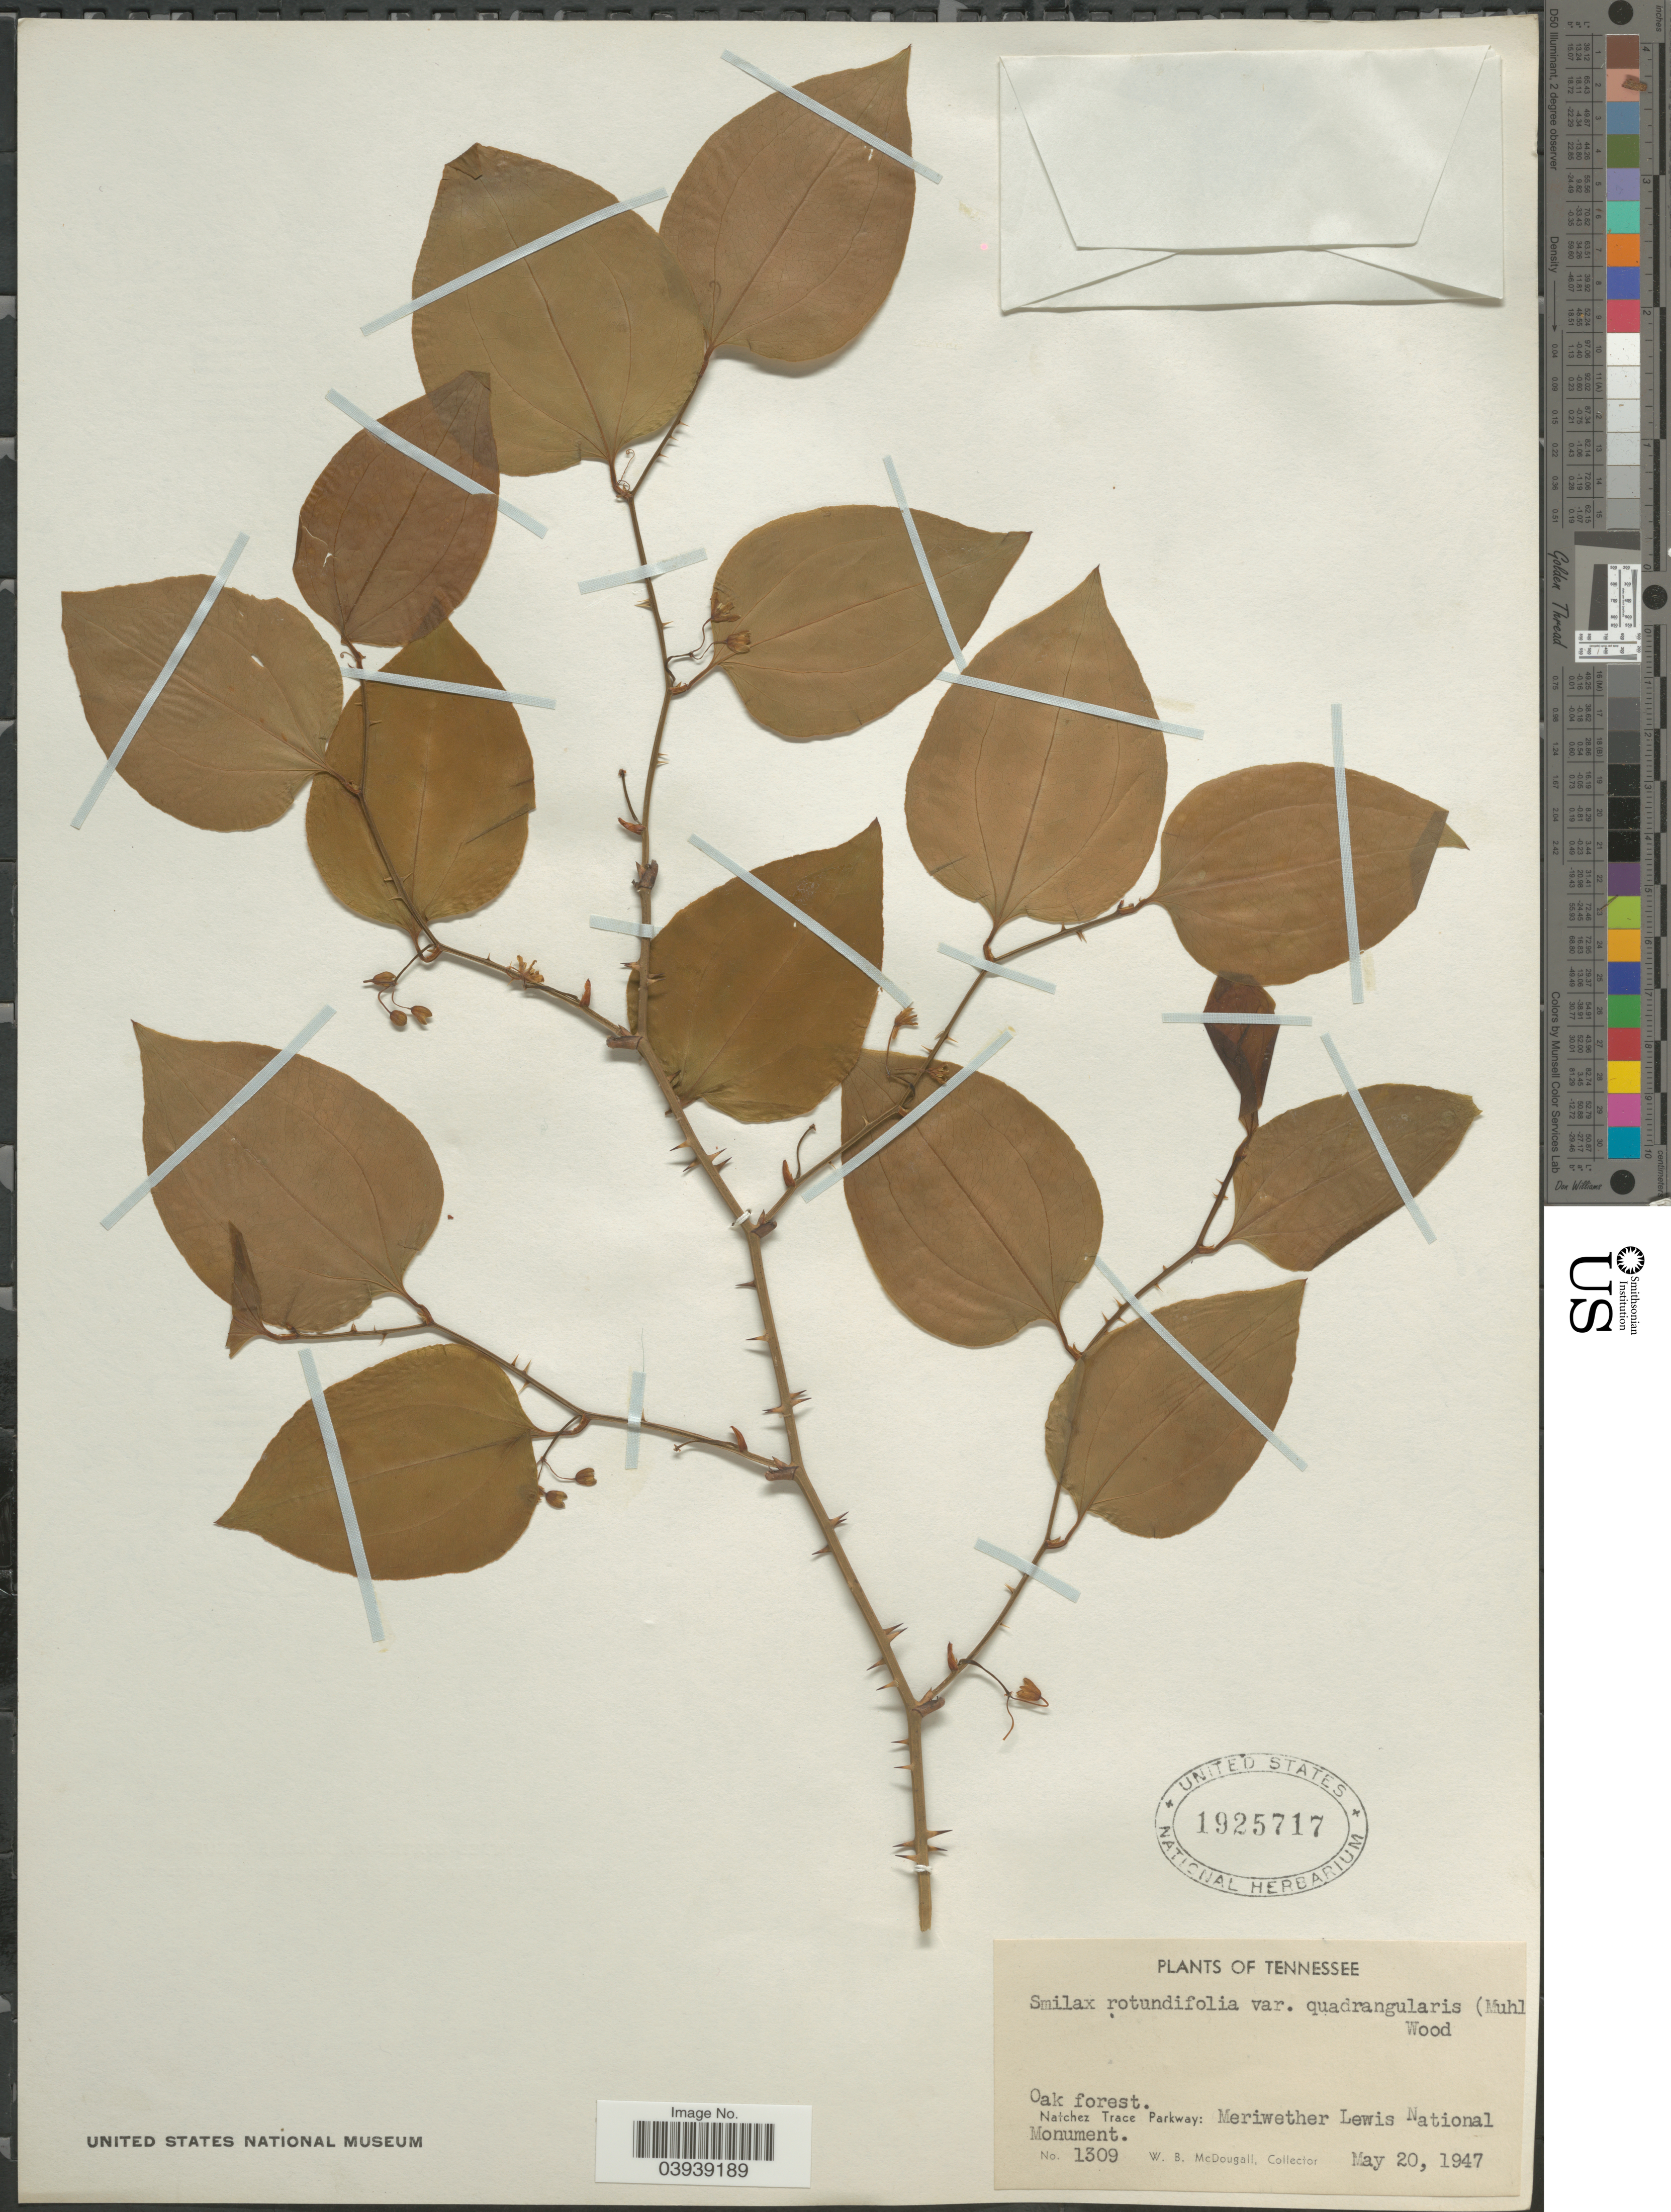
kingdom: Plantae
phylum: Tracheophyta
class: Liliopsida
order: Liliales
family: Smilacaceae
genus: Smilax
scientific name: Smilax rotundifolia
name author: L.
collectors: W. B. McDougall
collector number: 1309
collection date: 1947-05-20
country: United States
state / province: Tennessee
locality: Oak forest. Natchez Trace Parkway: Meriwether Lewis National Monument.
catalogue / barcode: US 1925717